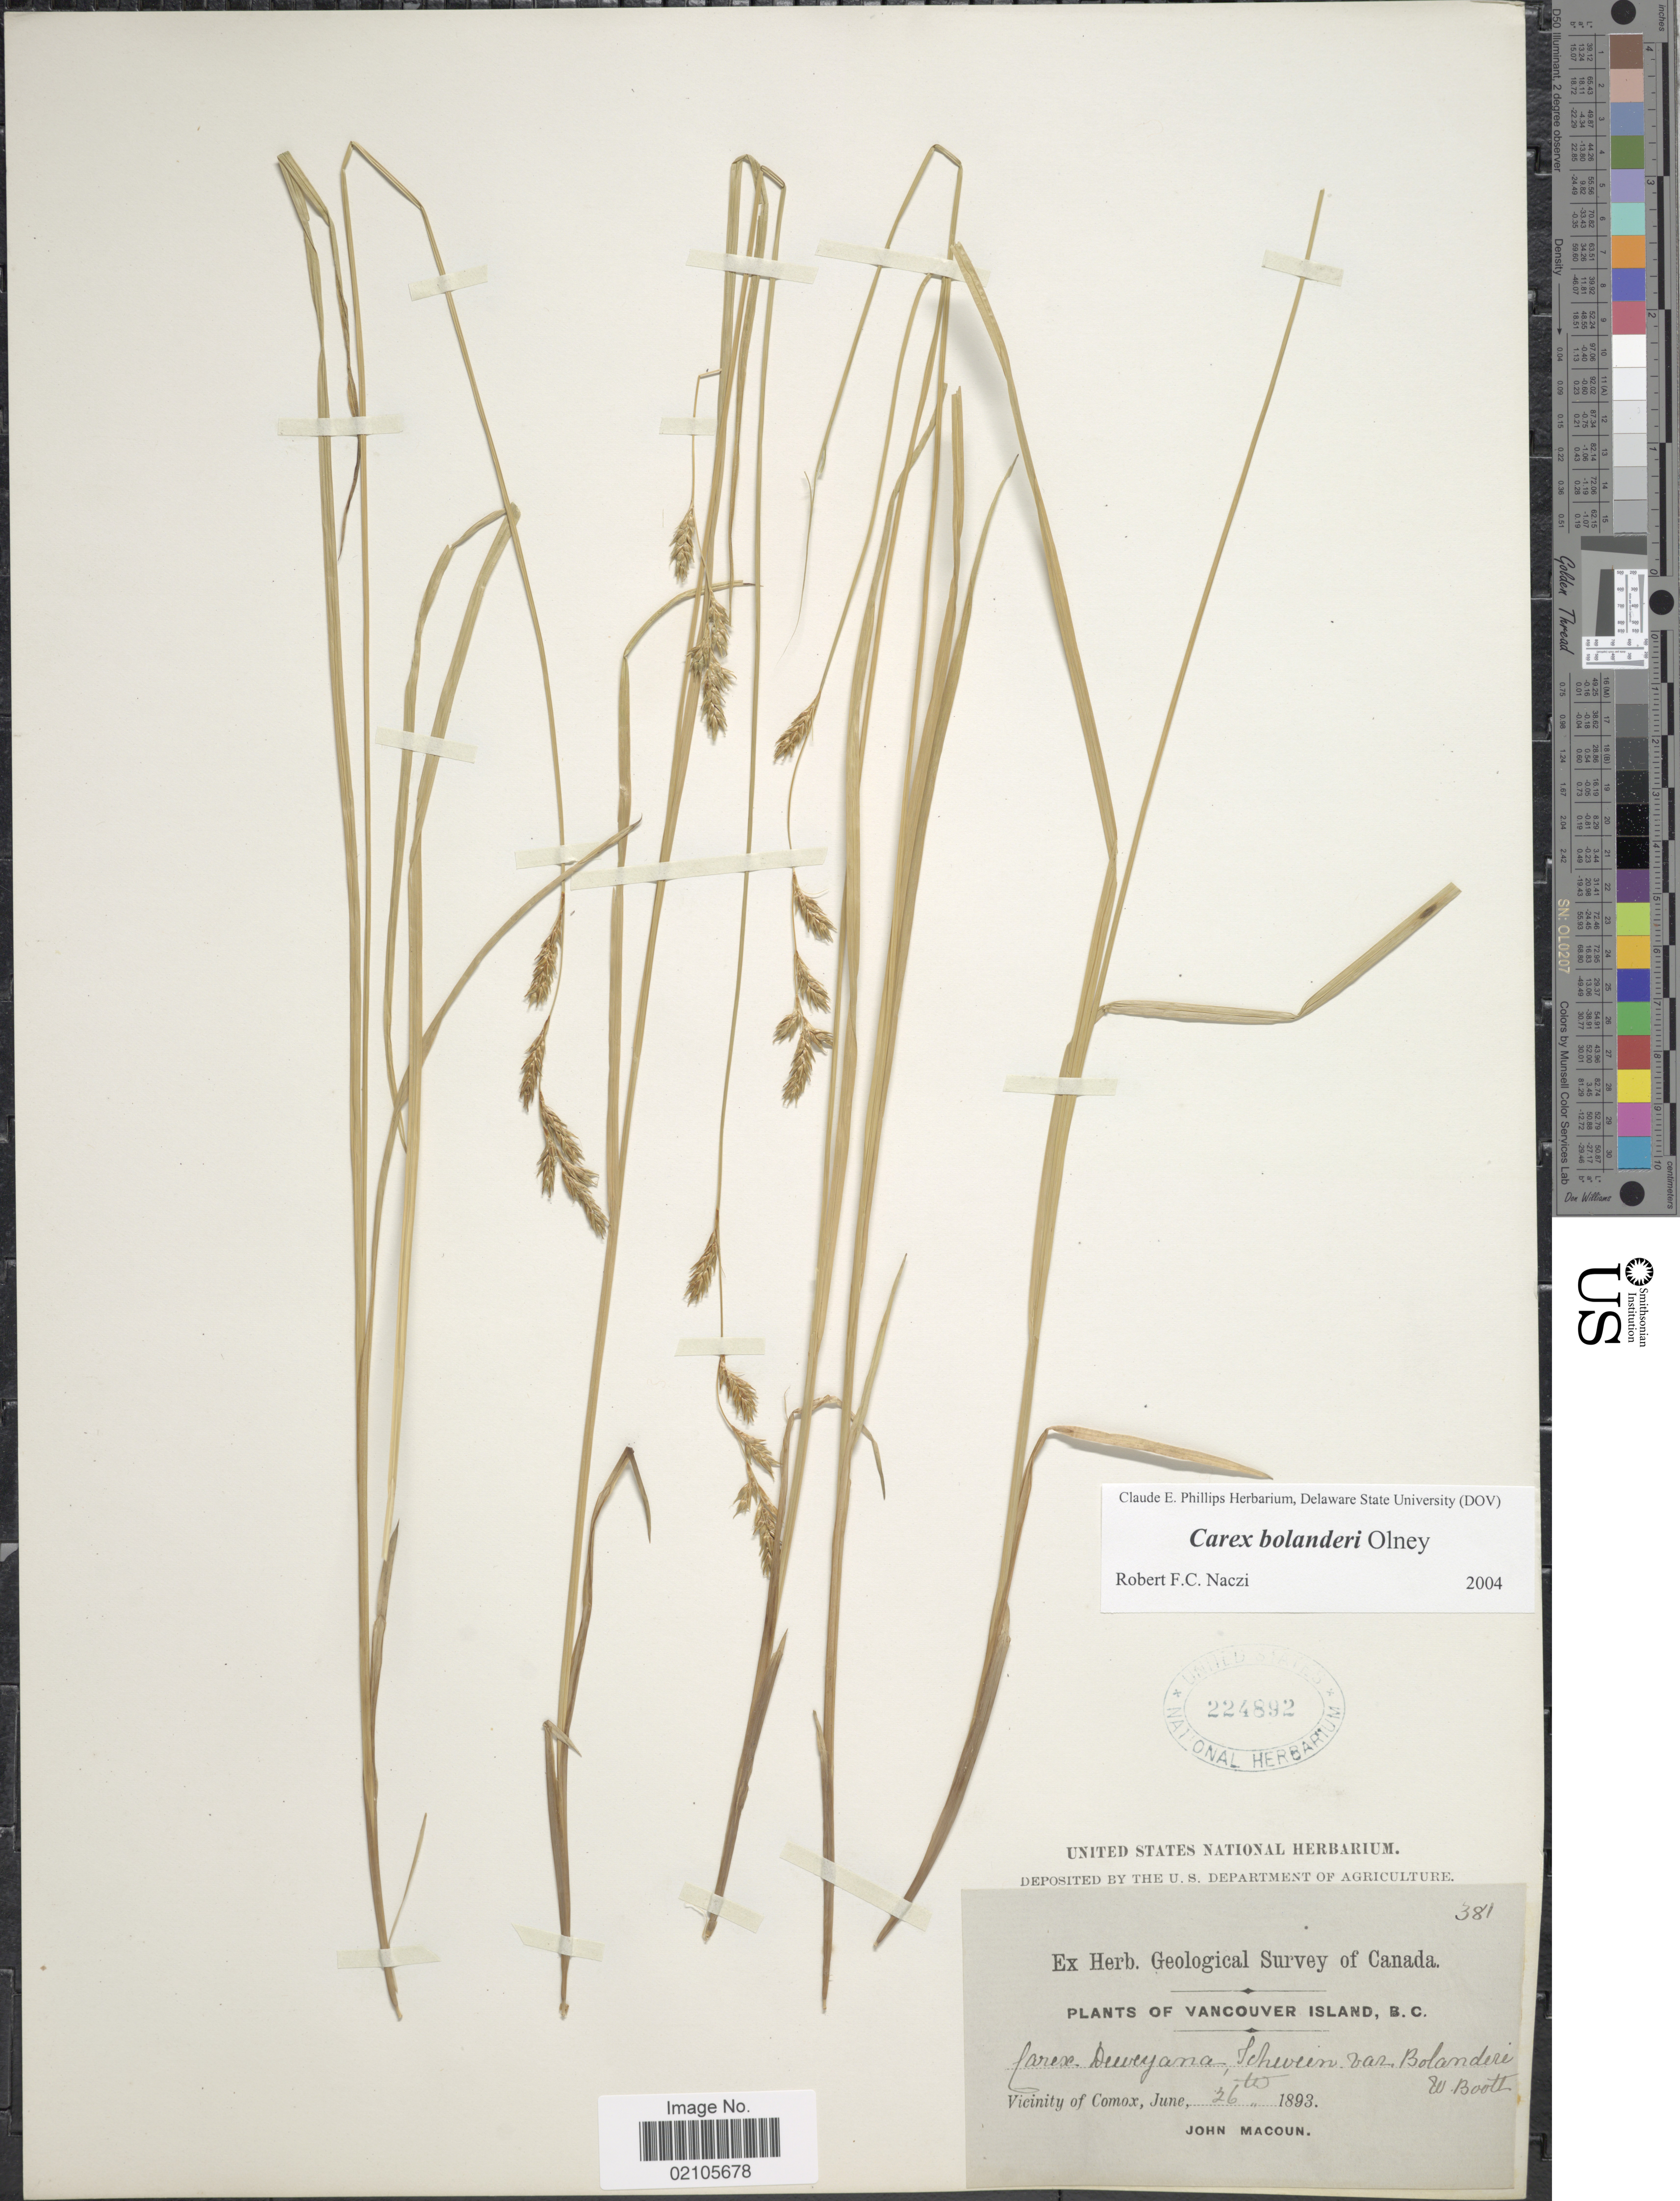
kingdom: Plantae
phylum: Tracheophyta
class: Liliopsida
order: Poales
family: Cyperaceae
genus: Carex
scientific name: Carex bolanderi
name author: Olney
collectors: J. Macoun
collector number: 381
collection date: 1893-06-26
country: Canada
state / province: British Columbia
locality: Vancouver Island, Vicinity of Comox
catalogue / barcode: US 224892